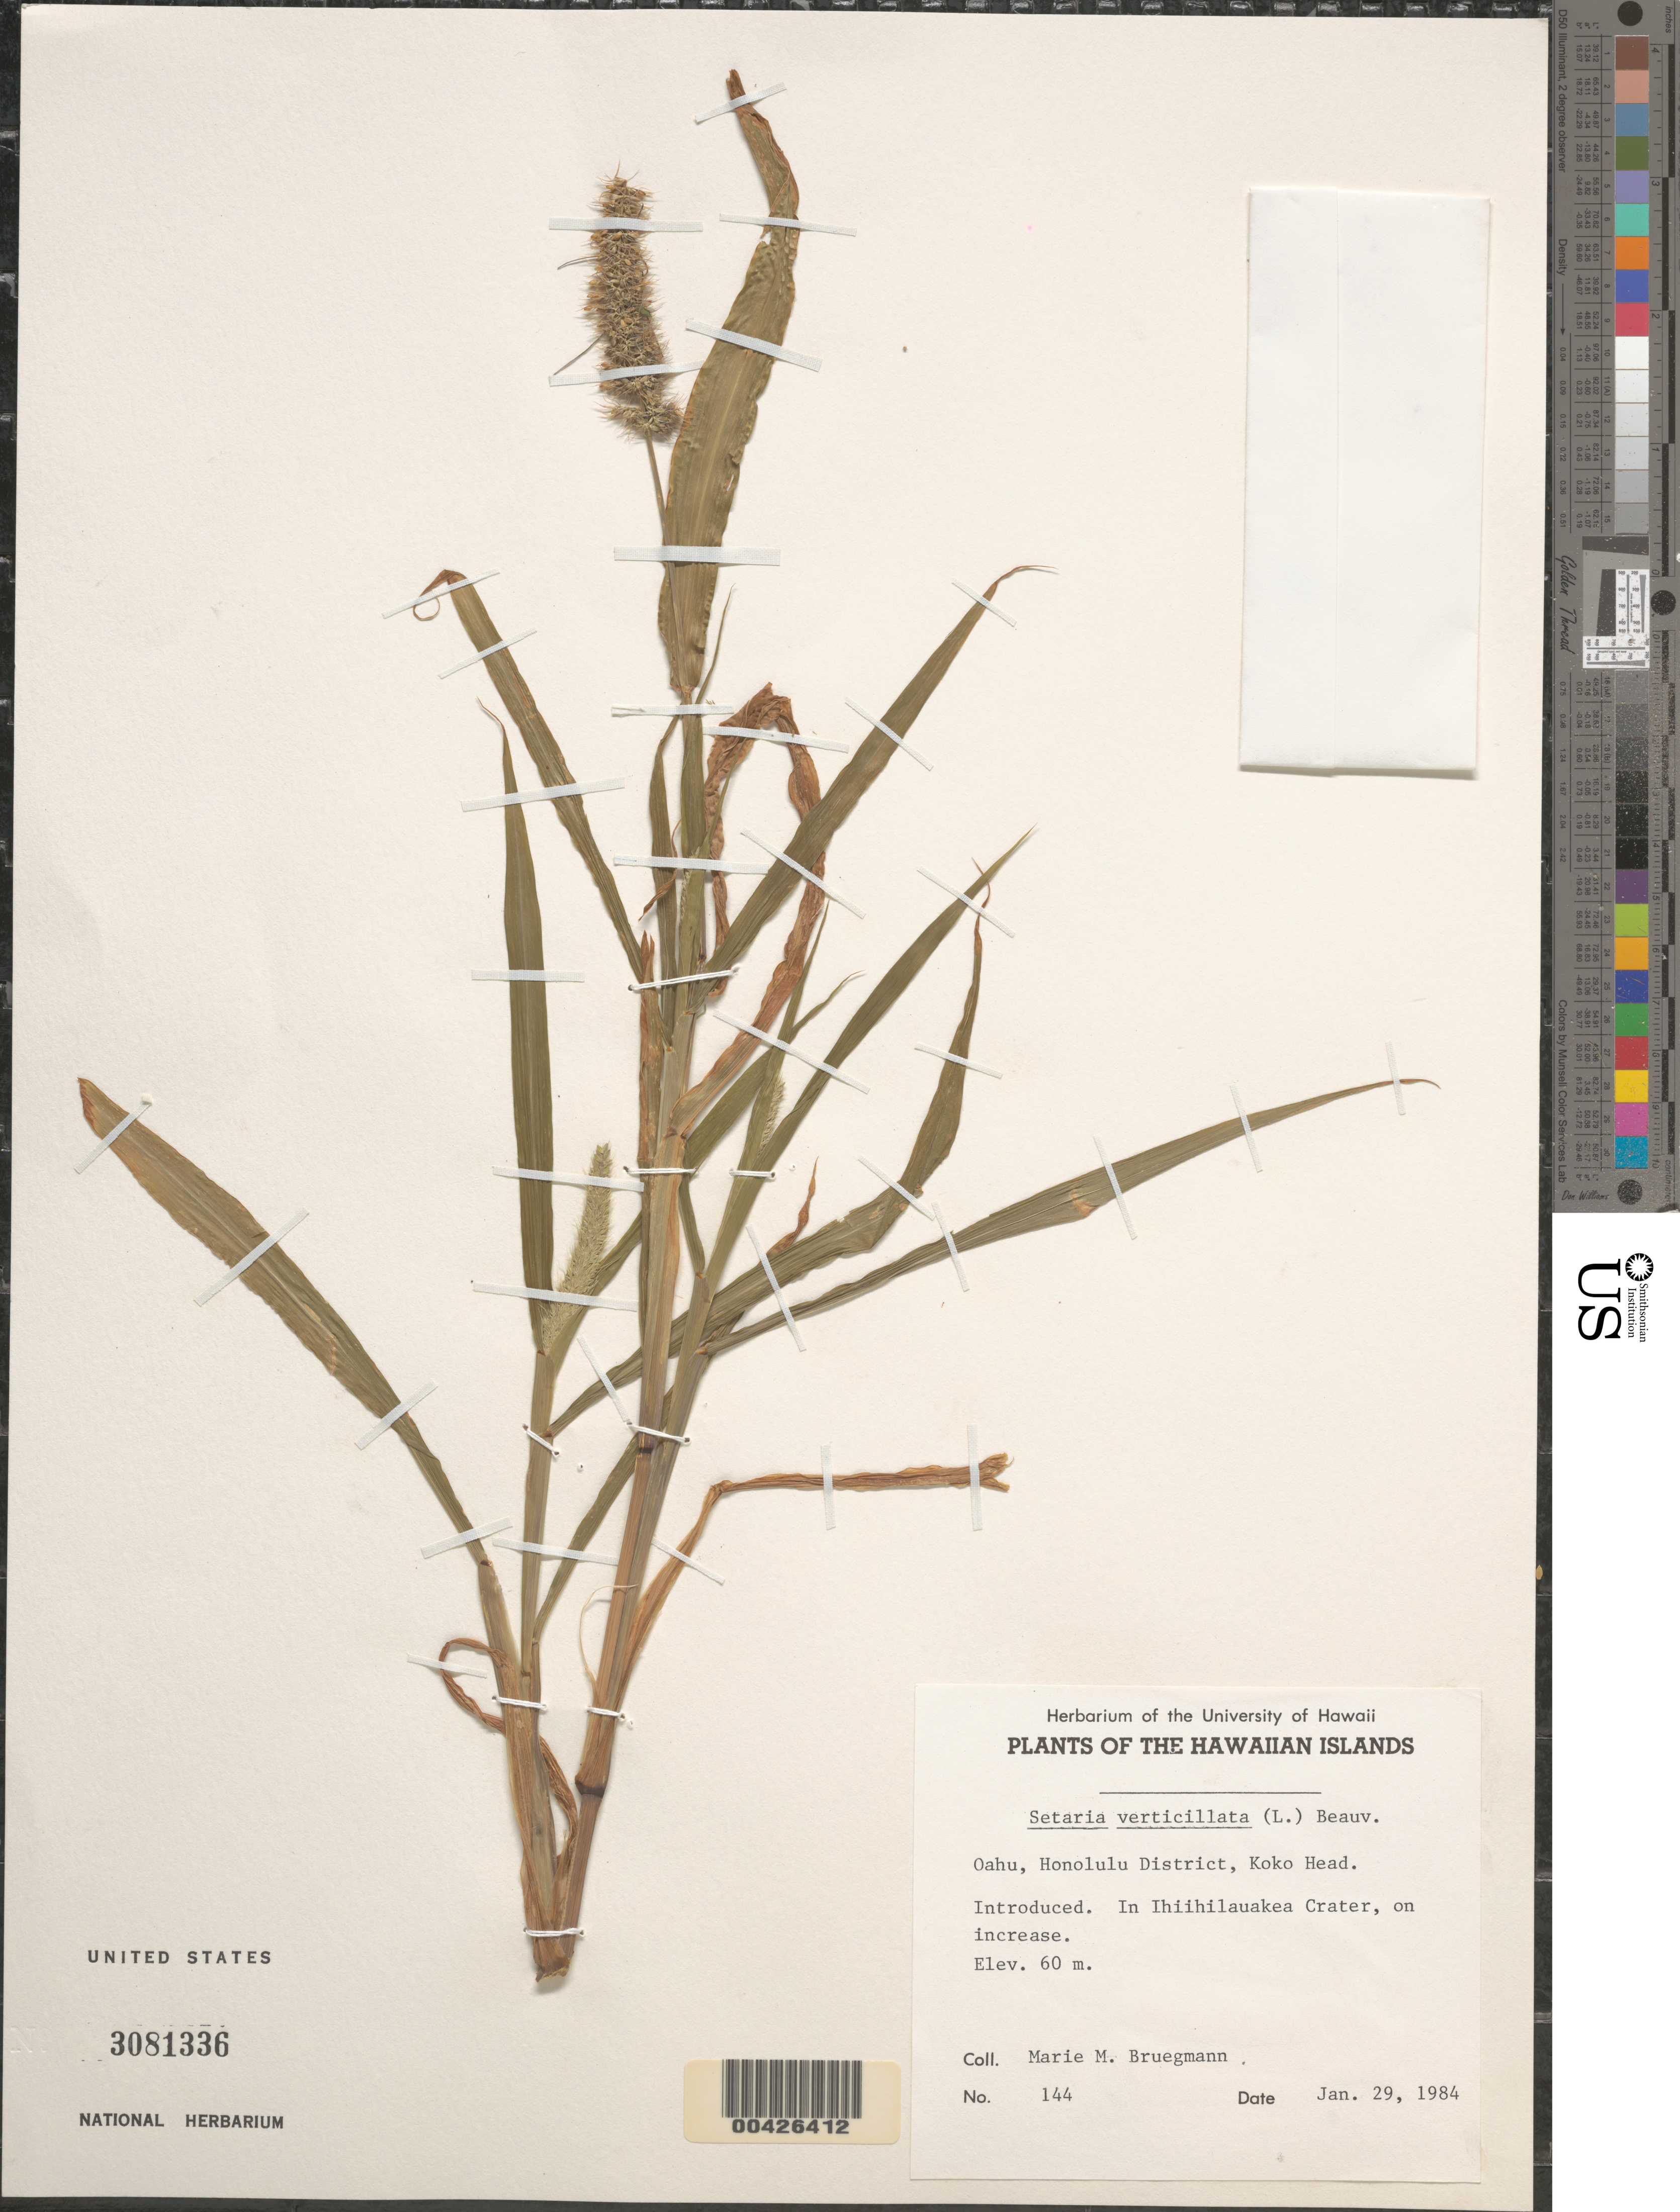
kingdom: Plantae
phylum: Tracheophyta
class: Liliopsida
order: Poales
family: Poaceae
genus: Setaria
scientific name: Setaria adhaerens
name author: (Forssk.) Chiov.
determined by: Wagner, W. L., (BOT), Smithsonian Institution - National Museum of Natural History (UNITED STATES)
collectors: M. Bruegmann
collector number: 144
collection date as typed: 29 Jan 1984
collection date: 1984-01-29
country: United States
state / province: Hawaii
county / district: Honolulu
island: Oahu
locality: Oahu, Honolulu District, Koko Head, in Ihiihilauakea Crater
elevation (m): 60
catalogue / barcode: US 3081336